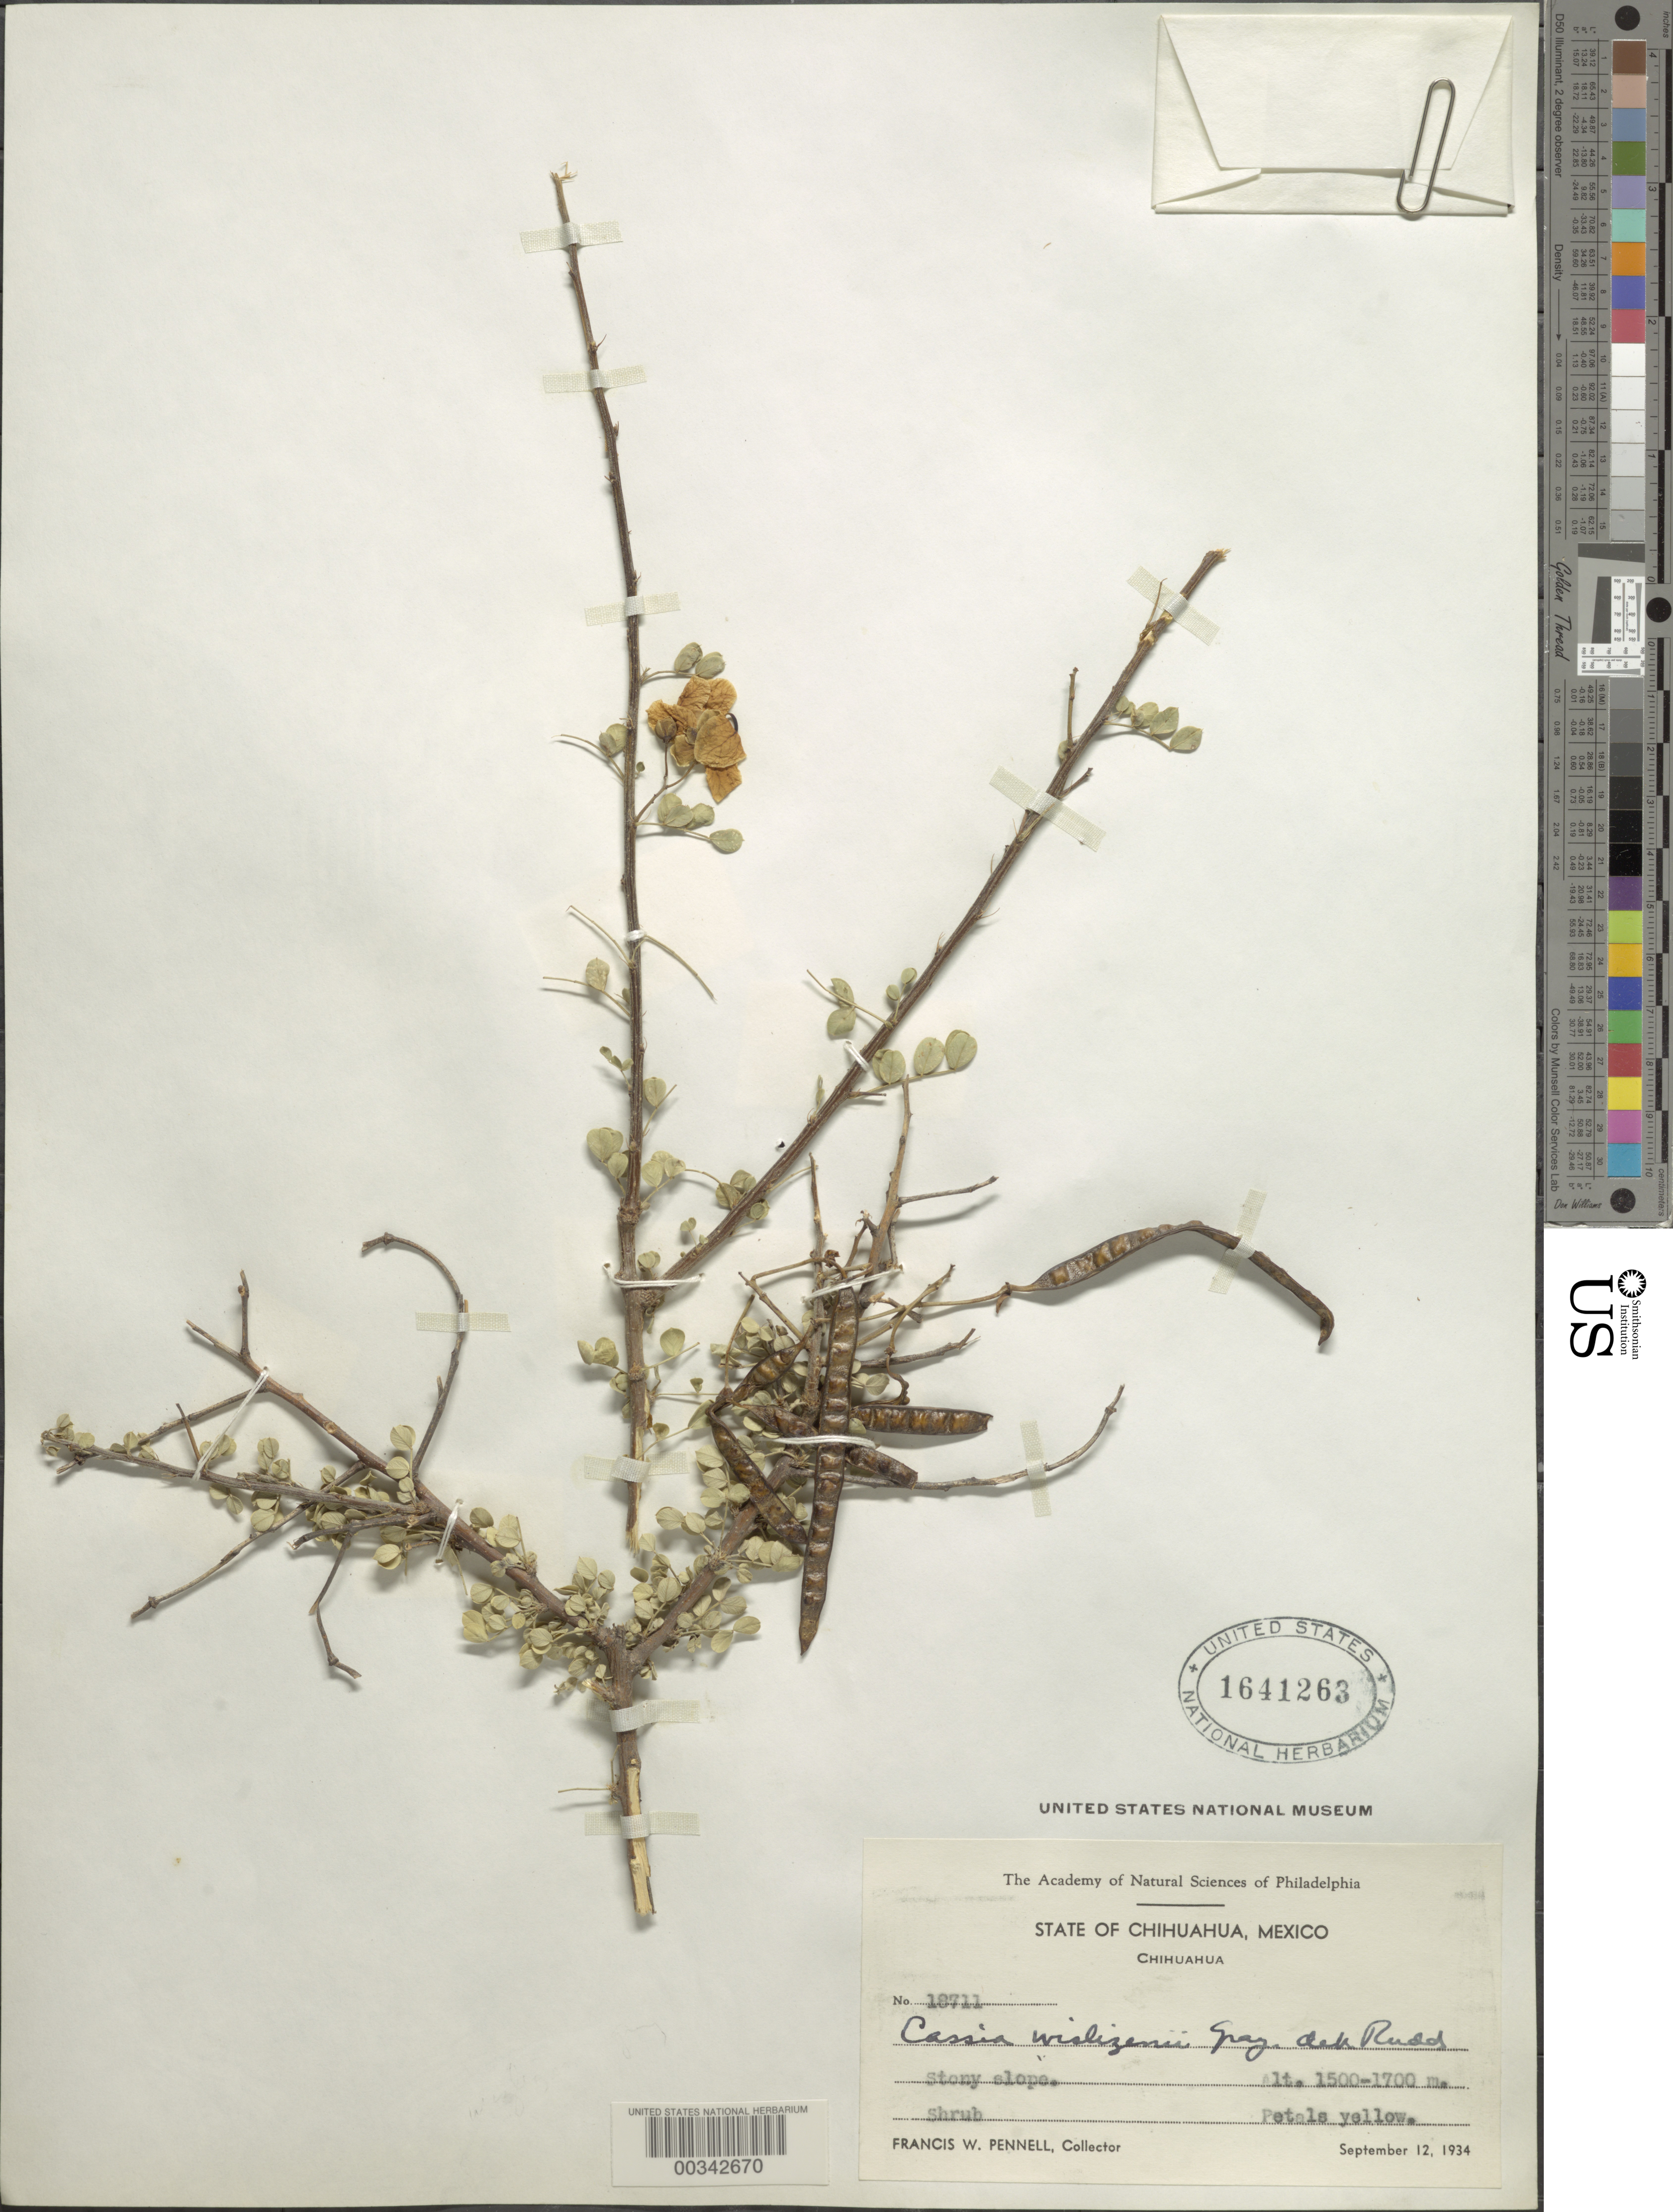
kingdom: Plantae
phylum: Tracheophyta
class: Magnoliopsida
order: Fabales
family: Fabaceae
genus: Senna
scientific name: Senna wislizeni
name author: (A. Gray) H.S. Irwin & Barneby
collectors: F. W. Pennell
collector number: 18711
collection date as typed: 12 Sep 1934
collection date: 1934-09-12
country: Mexico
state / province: Chihuahua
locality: Chihuahua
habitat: Stony slope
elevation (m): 1500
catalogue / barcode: US 1641263